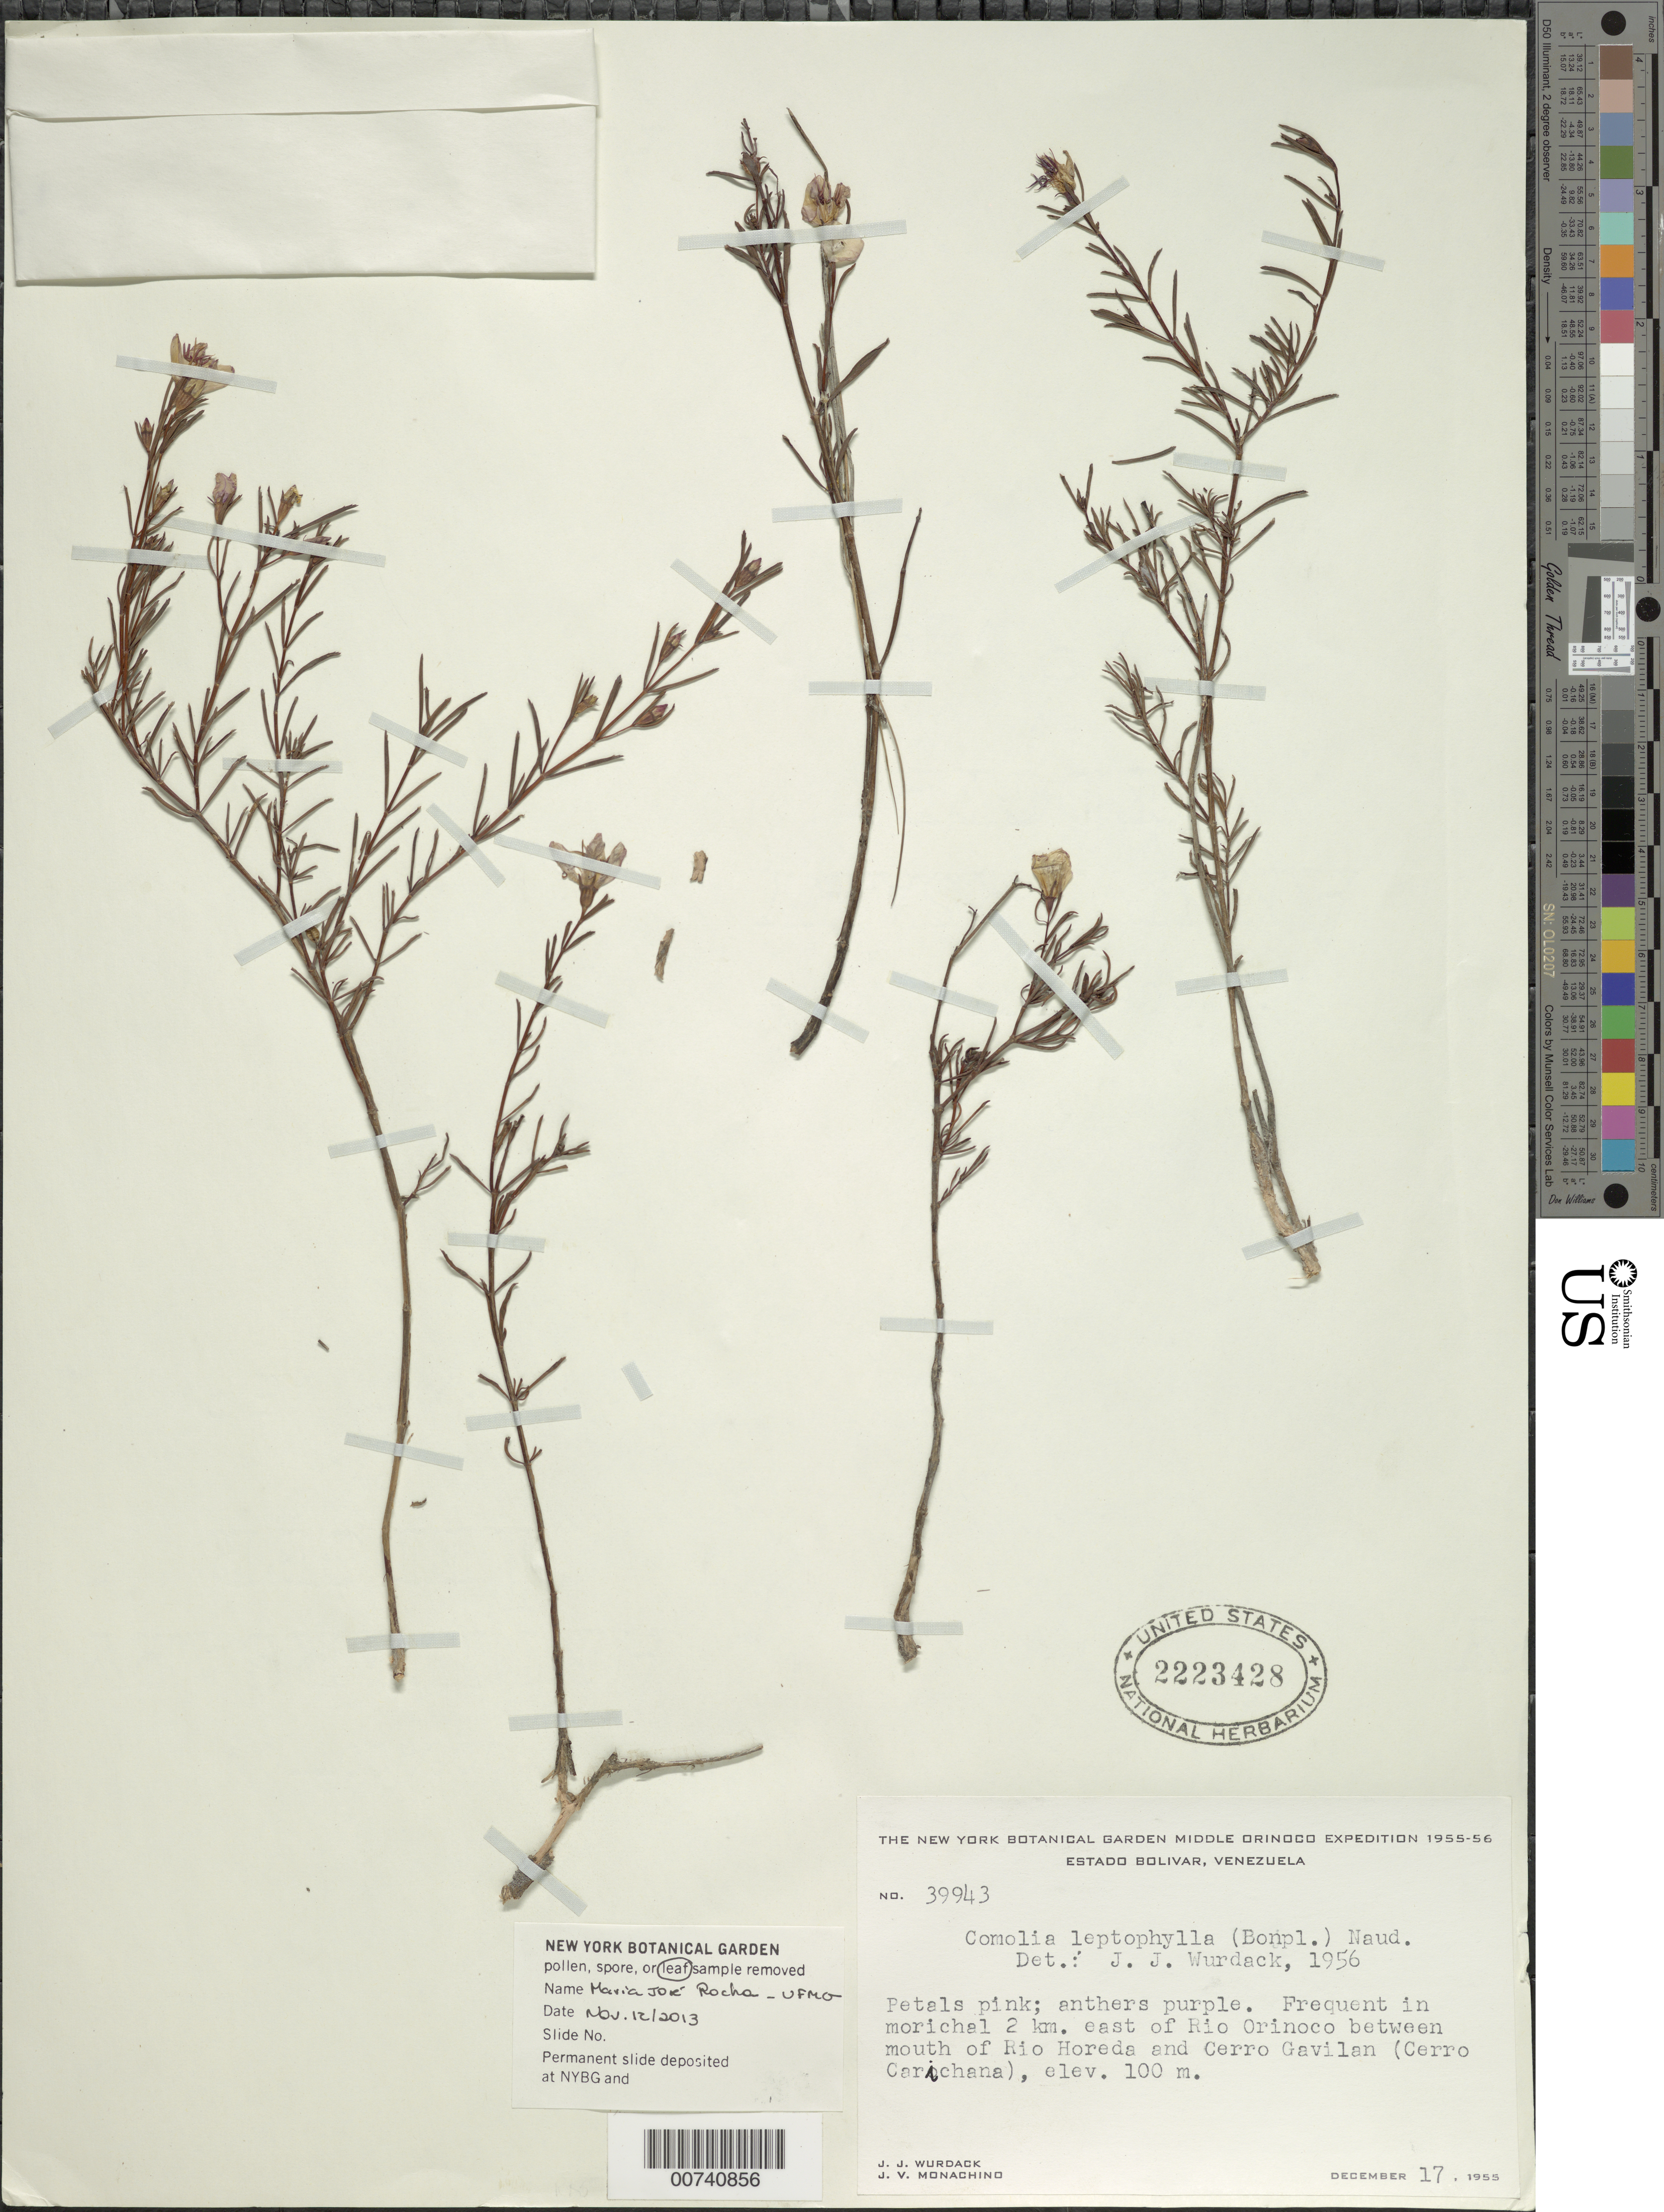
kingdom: Plantae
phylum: Tracheophyta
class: Magnoliopsida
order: Myrtales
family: Melastomataceae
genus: Comolia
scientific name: Comolia leptophylla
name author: (Bonpl.) Naudin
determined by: Wurdack, John J., (US), US (UNITED STATES)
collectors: J. J. Wurdack & J. V. Monachino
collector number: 39943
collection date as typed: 17-Dec-55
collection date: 1955-12-17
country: Venezuela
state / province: Bolívar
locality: Río Orinoco, 2 km E, between mouth of Río Horeda and Cerro Gavilan (Cerro Carichana)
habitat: Morichal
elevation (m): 100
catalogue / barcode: US 2223428